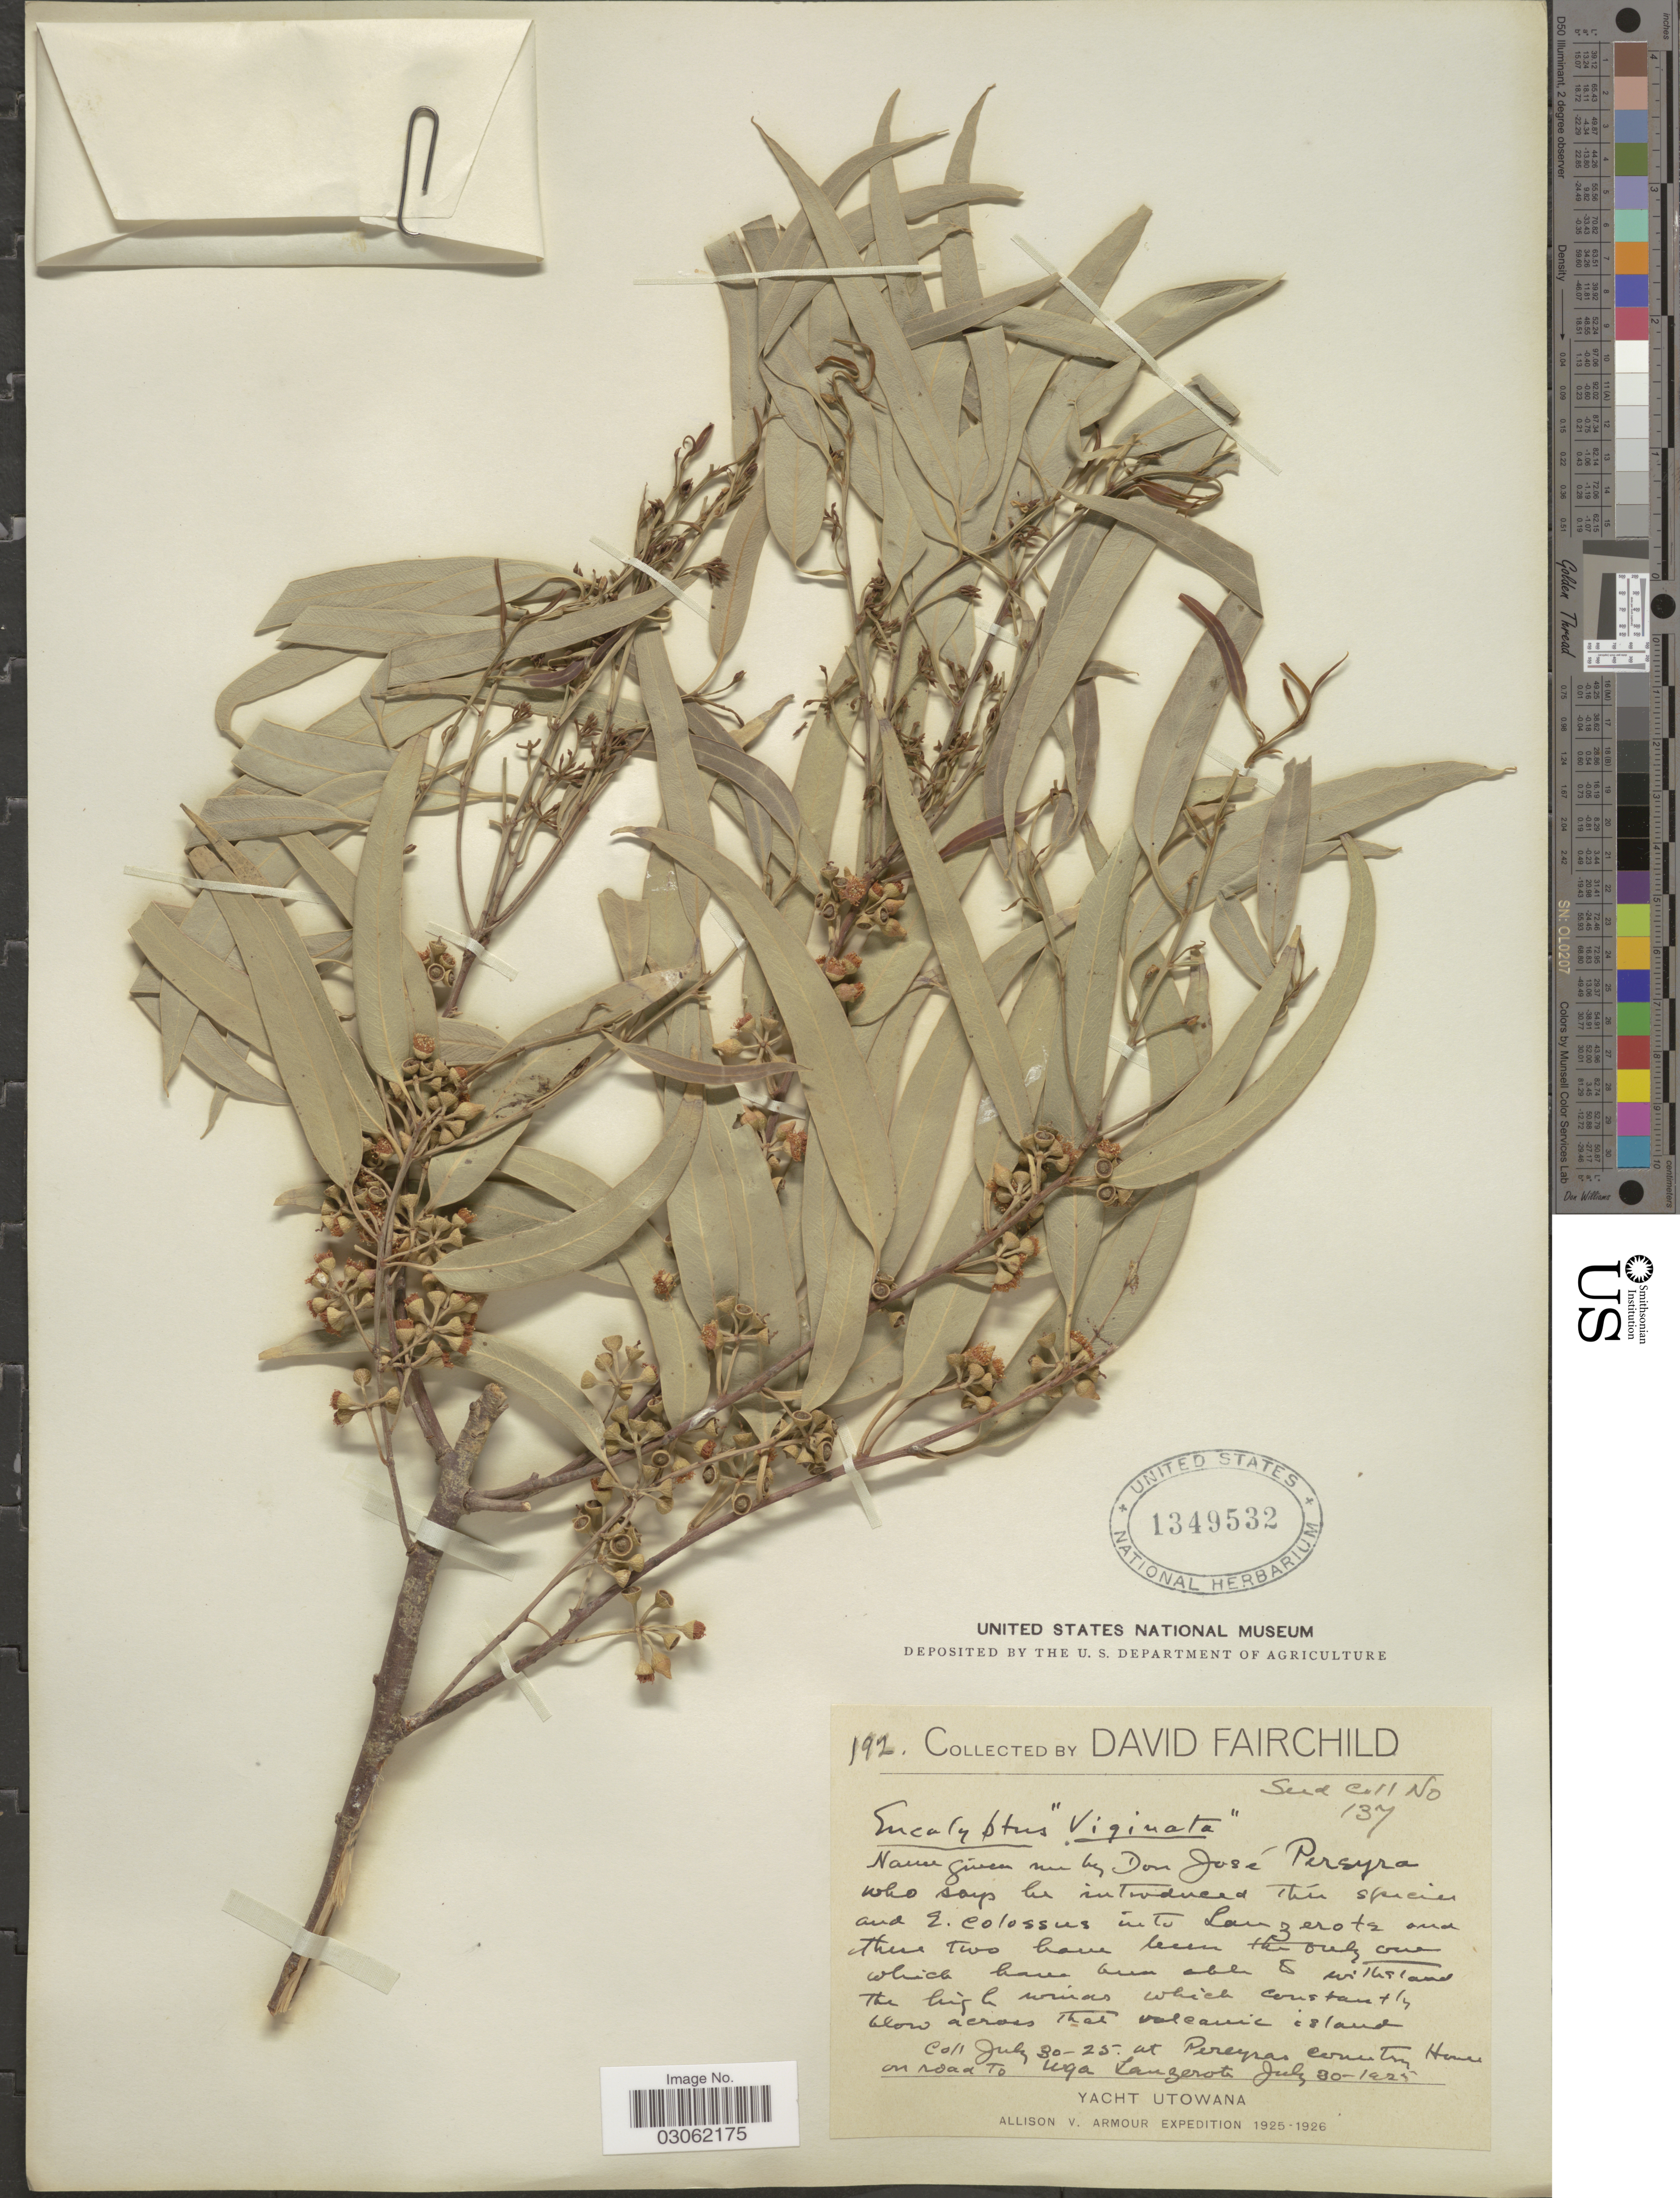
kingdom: Plantae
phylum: Tracheophyta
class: Magnoliopsida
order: Myrtales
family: Myrtaceae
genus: Eucalyptus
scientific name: Eucalyptus sp.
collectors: D. Fairchild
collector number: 192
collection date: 1925-07-30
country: Spain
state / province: Canarias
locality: At Pereyras Country House on road to Uga Lanzerote.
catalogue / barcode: US 1349532